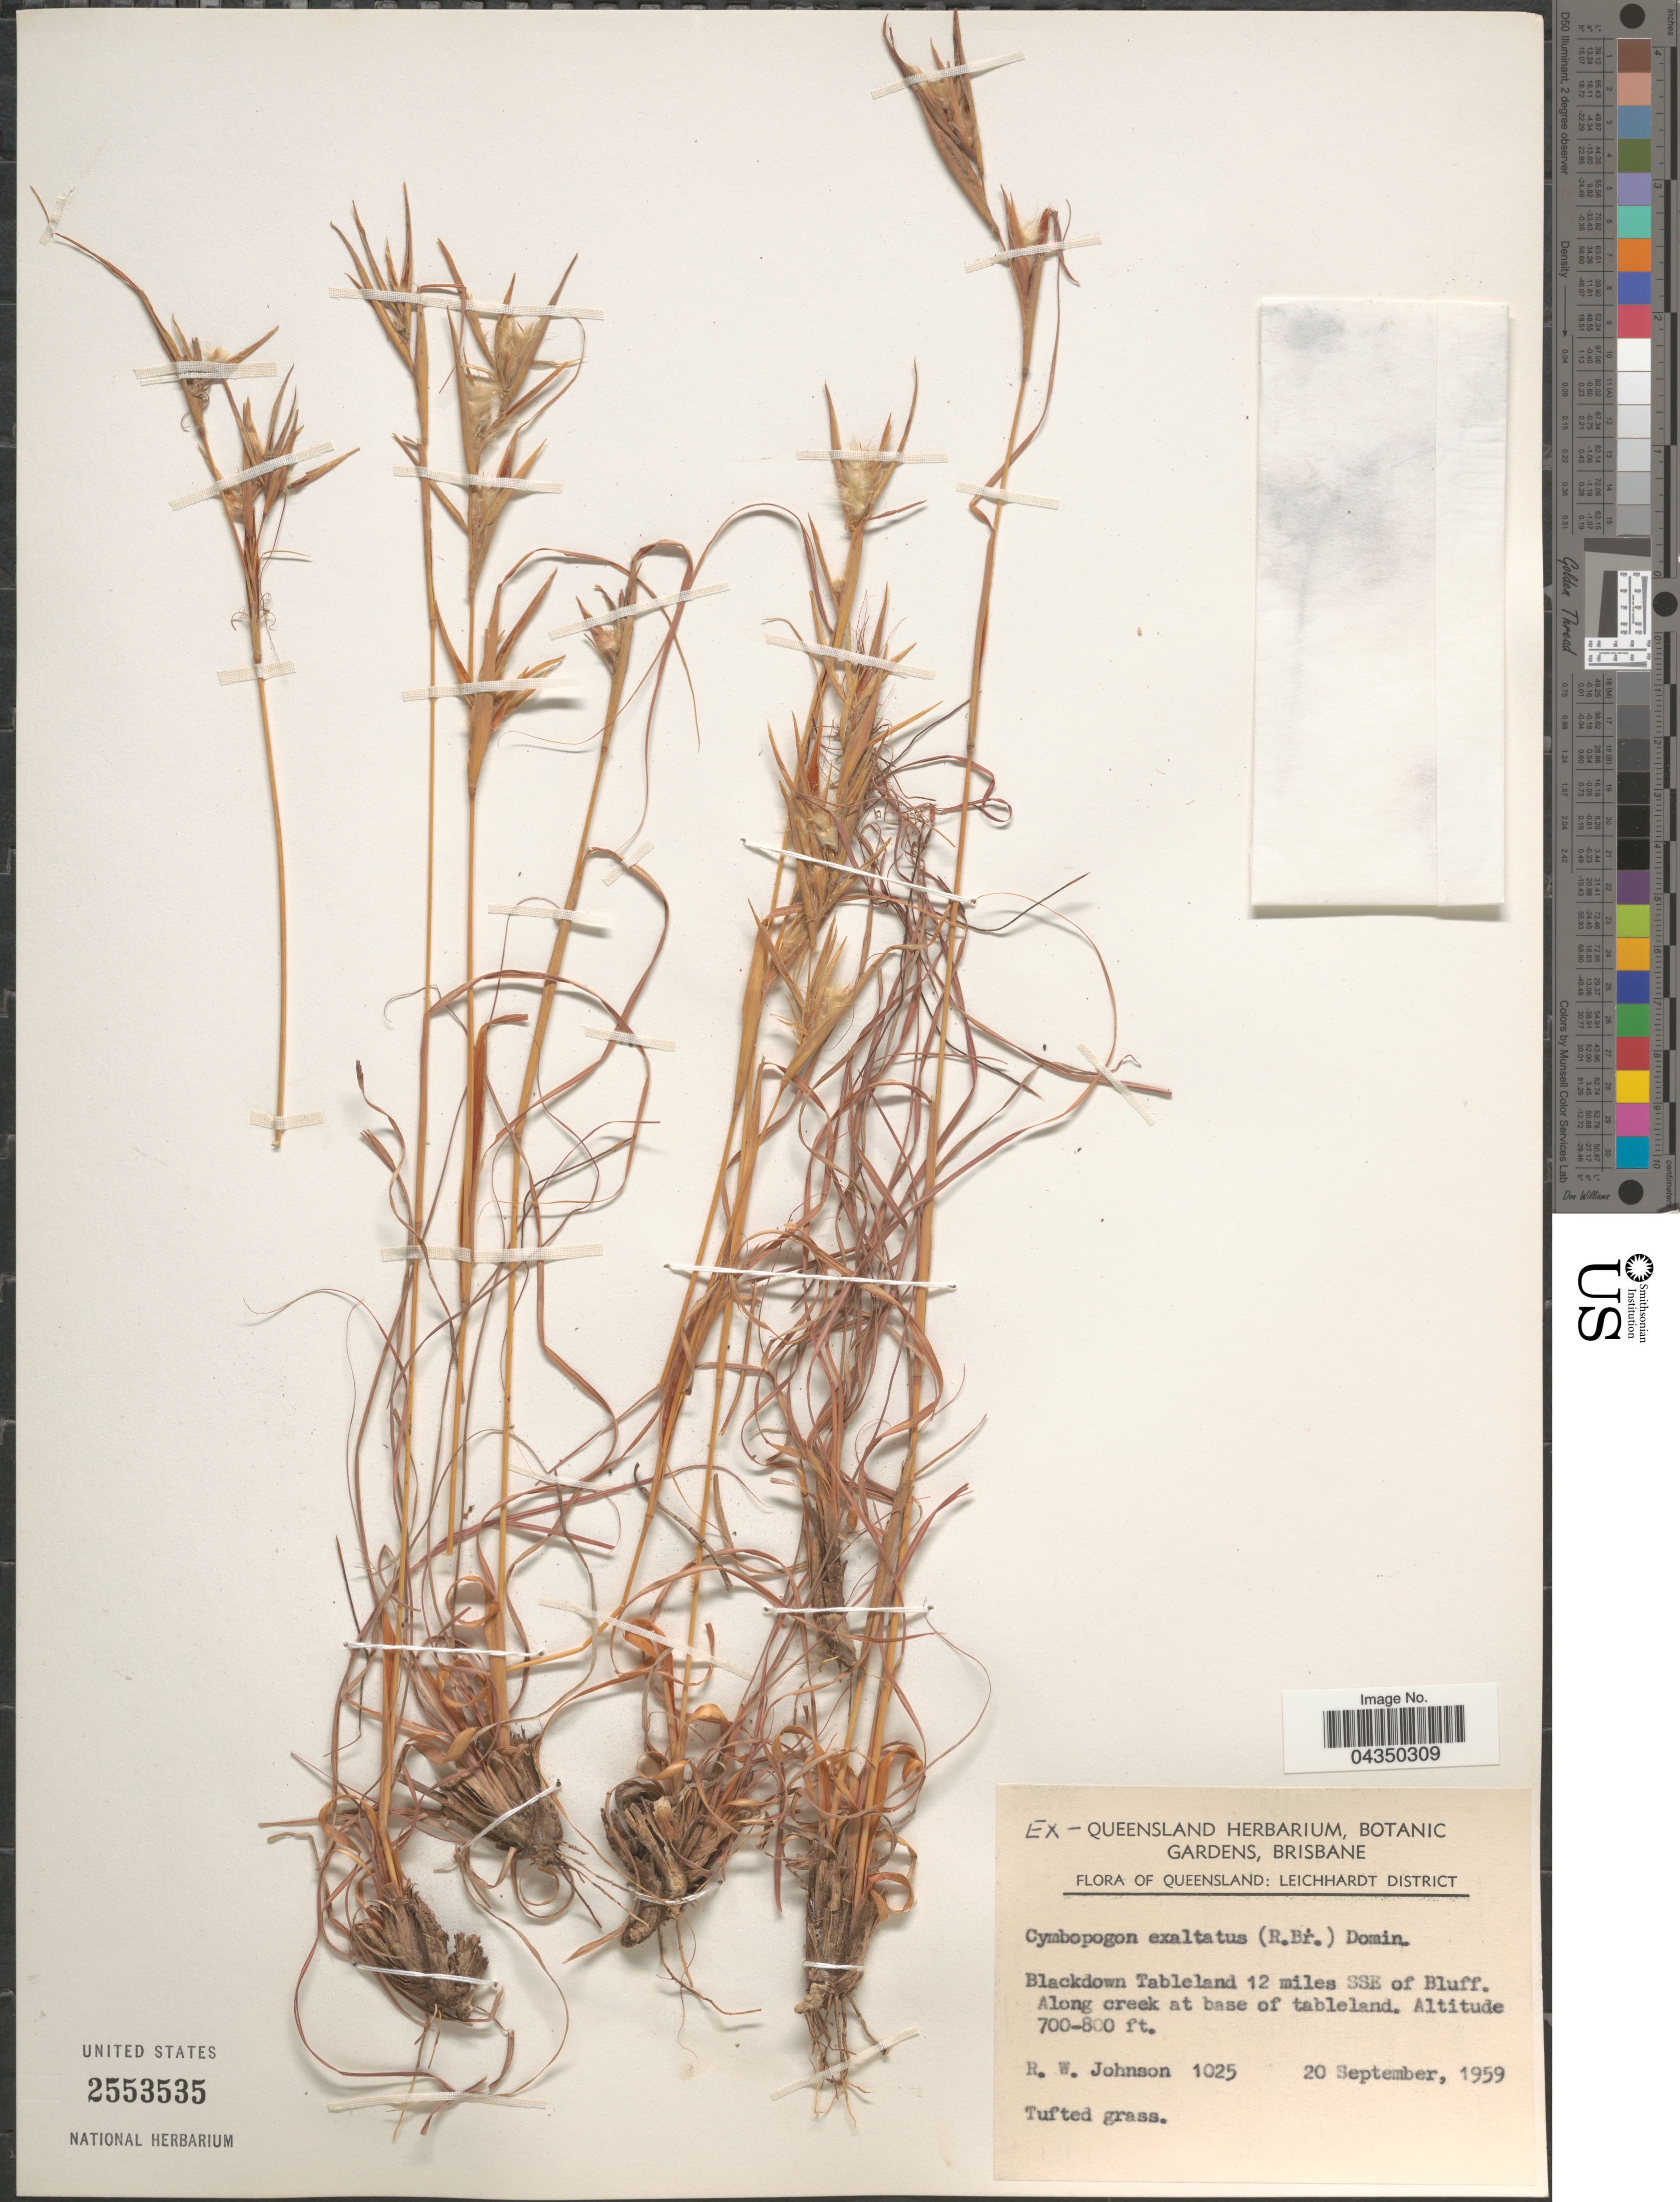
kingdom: Plantae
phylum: Tracheophyta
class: Liliopsida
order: Poales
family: Poaceae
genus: Cymbopogon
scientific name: Cymbopogon ambiguus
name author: A. Camus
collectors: R. W. Johnson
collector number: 1025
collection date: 1959-09-20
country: Australia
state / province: Queensland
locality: Leichhardt District. Blackdown Tableland 12 miles SSE of Bluff. Along creek at base of tableland.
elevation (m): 213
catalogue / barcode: US 2553535